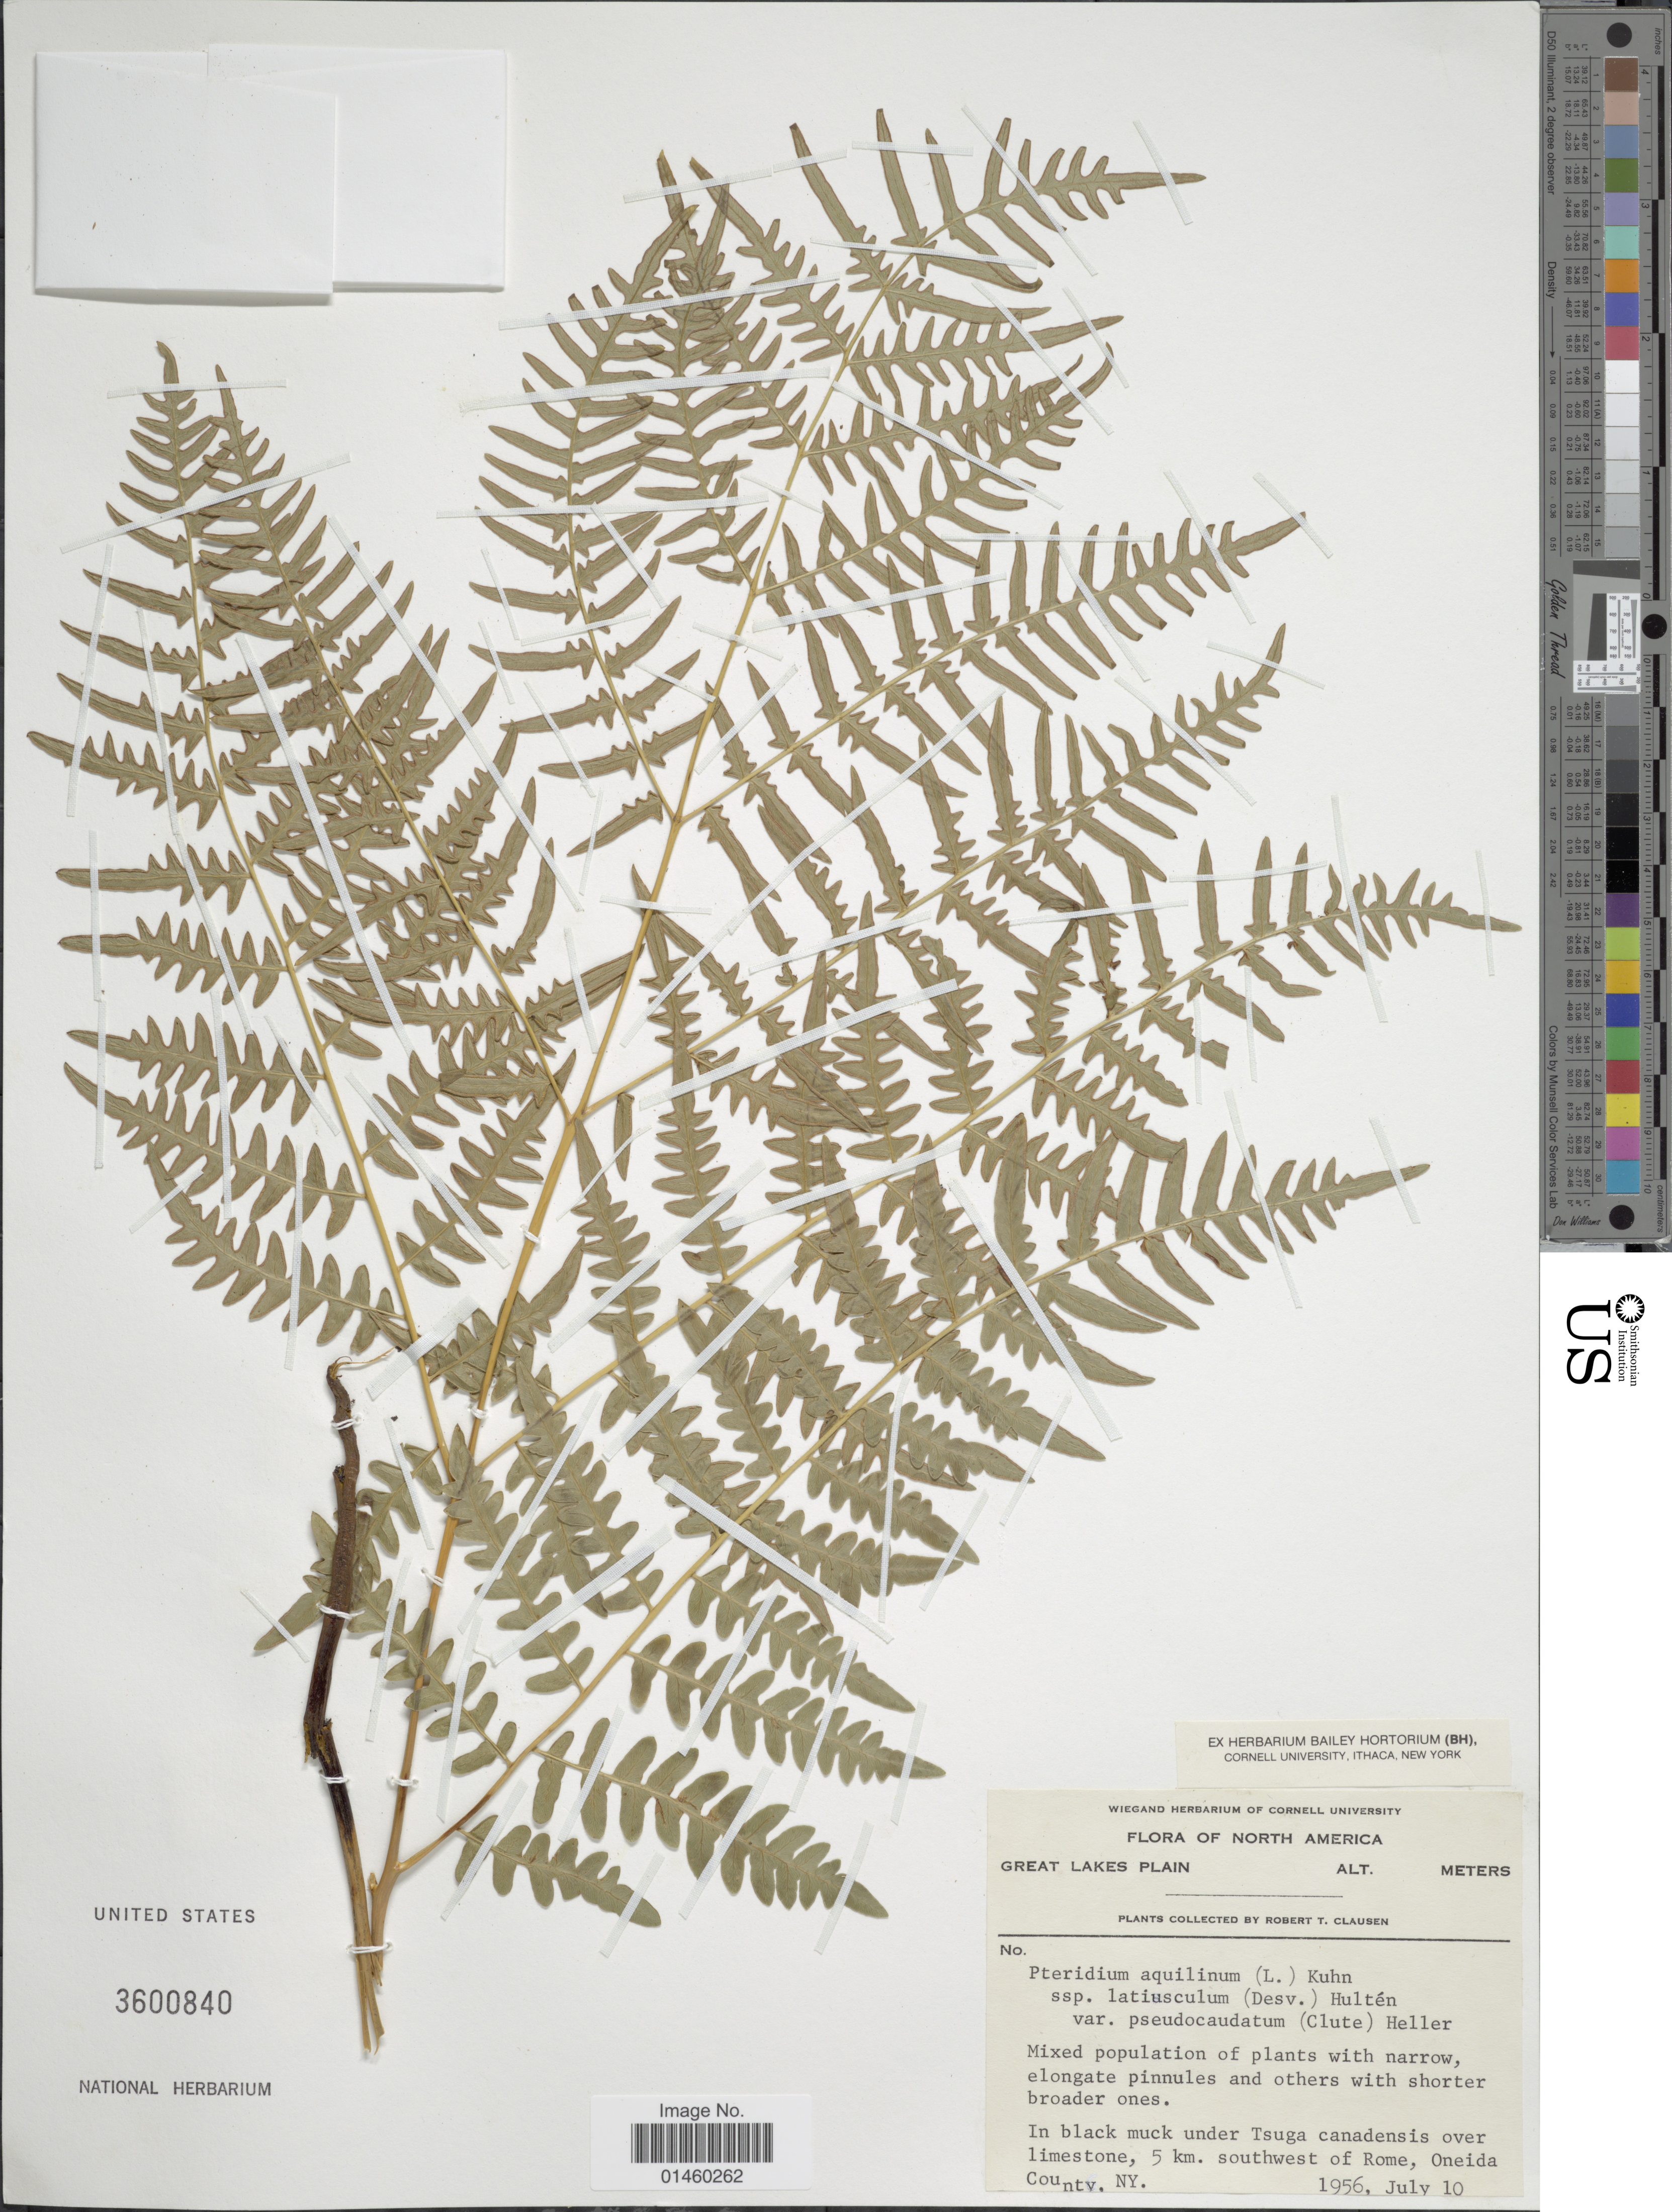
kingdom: Plantae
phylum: Tracheophyta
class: Polypodiopsida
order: Polypodiales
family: Dennstaedtiaceae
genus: Pteridium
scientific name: Pteridium aquilinum var. latiusculum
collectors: R. T. Clausen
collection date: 1956-07-10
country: United States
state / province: New York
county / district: Oneida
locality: North America. Great Lakes Plain. In black mud under Tsuga canadensis over limestone, 5 km. southwest of Rome, Oneida County, NY.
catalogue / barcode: US 3600840